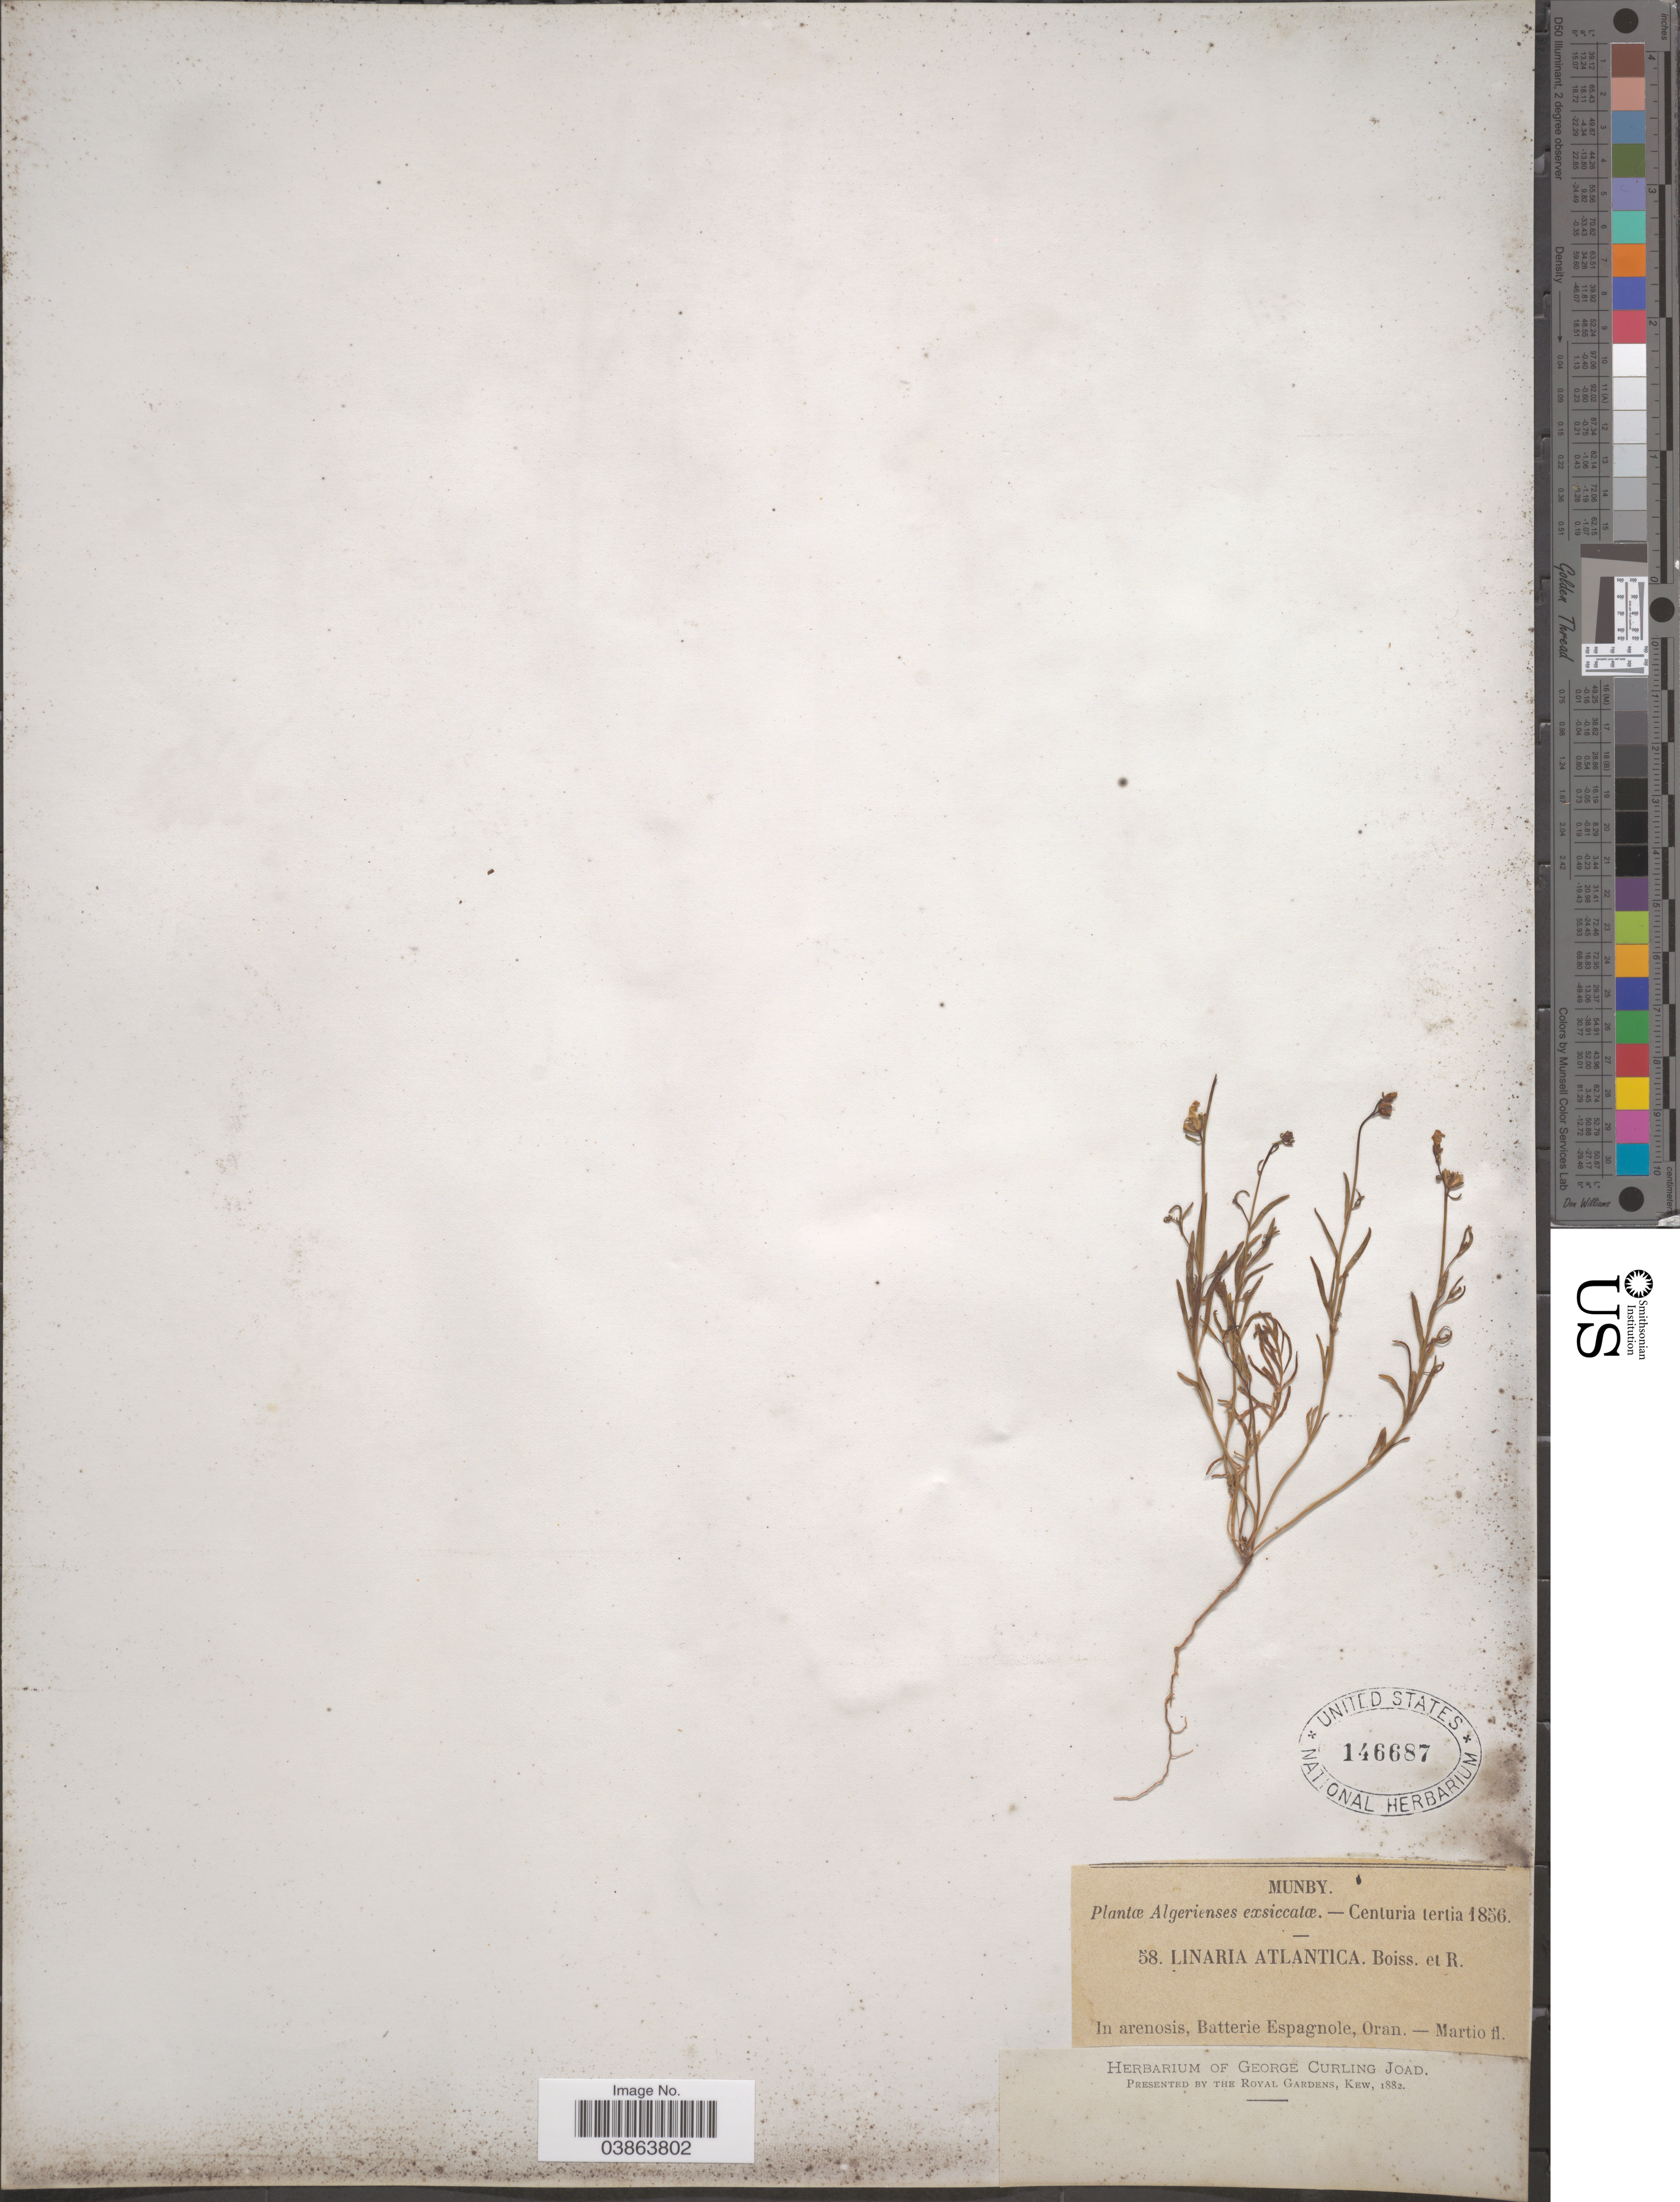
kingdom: Plantae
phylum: Tracheophyta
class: Magnoliopsida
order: Lamiales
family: Plantaginaceae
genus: Linaria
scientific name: Linaria atlantica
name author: Boiss. & Reut.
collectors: Munby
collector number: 58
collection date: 1856-03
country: Algeria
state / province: Oran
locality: In arenosis, Batterie Espagnole.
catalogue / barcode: US 146687